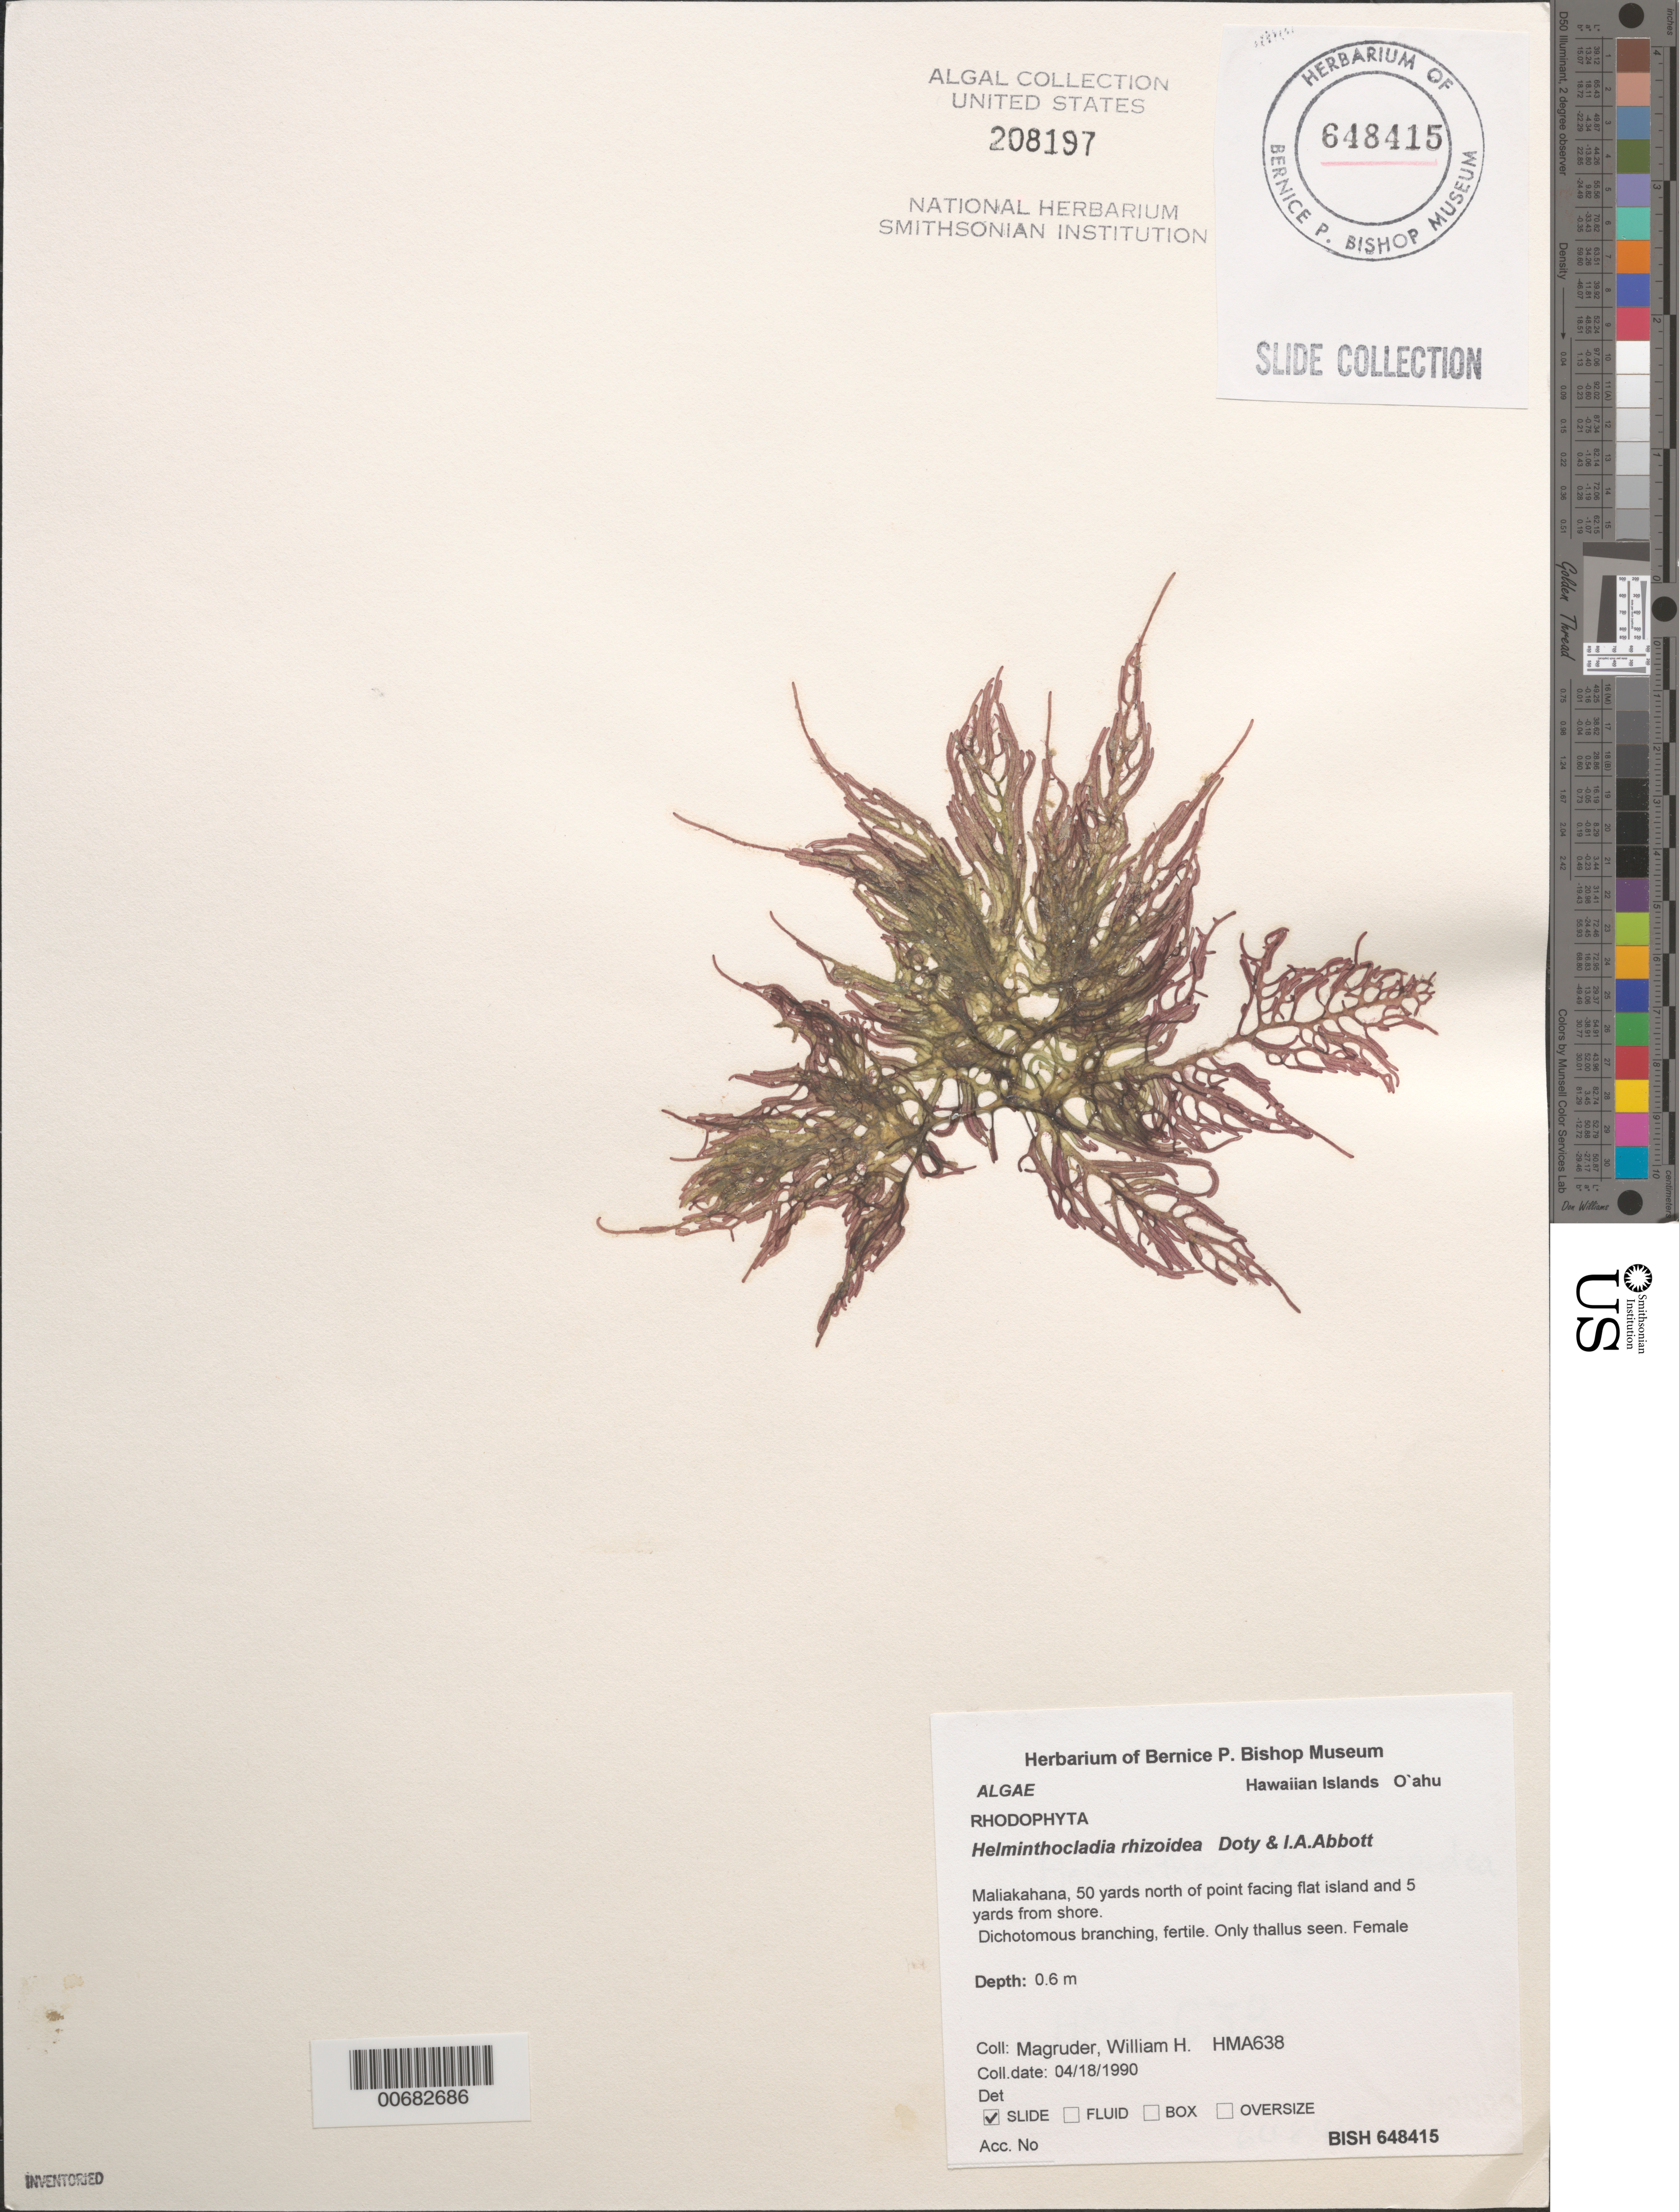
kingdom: Plantae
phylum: Rhodophyta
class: Florideophyceae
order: Nemaliales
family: Liagoraceae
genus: Helminthocladia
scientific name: Helminthocladia rhizoidea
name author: Doty & I.A. Abbott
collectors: W. Magruder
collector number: HMA 638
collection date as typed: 18 Apr 1990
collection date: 1990-04-18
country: United States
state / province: Hawaii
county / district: Honolulu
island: Oahu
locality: Maliakahana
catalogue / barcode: US 208197